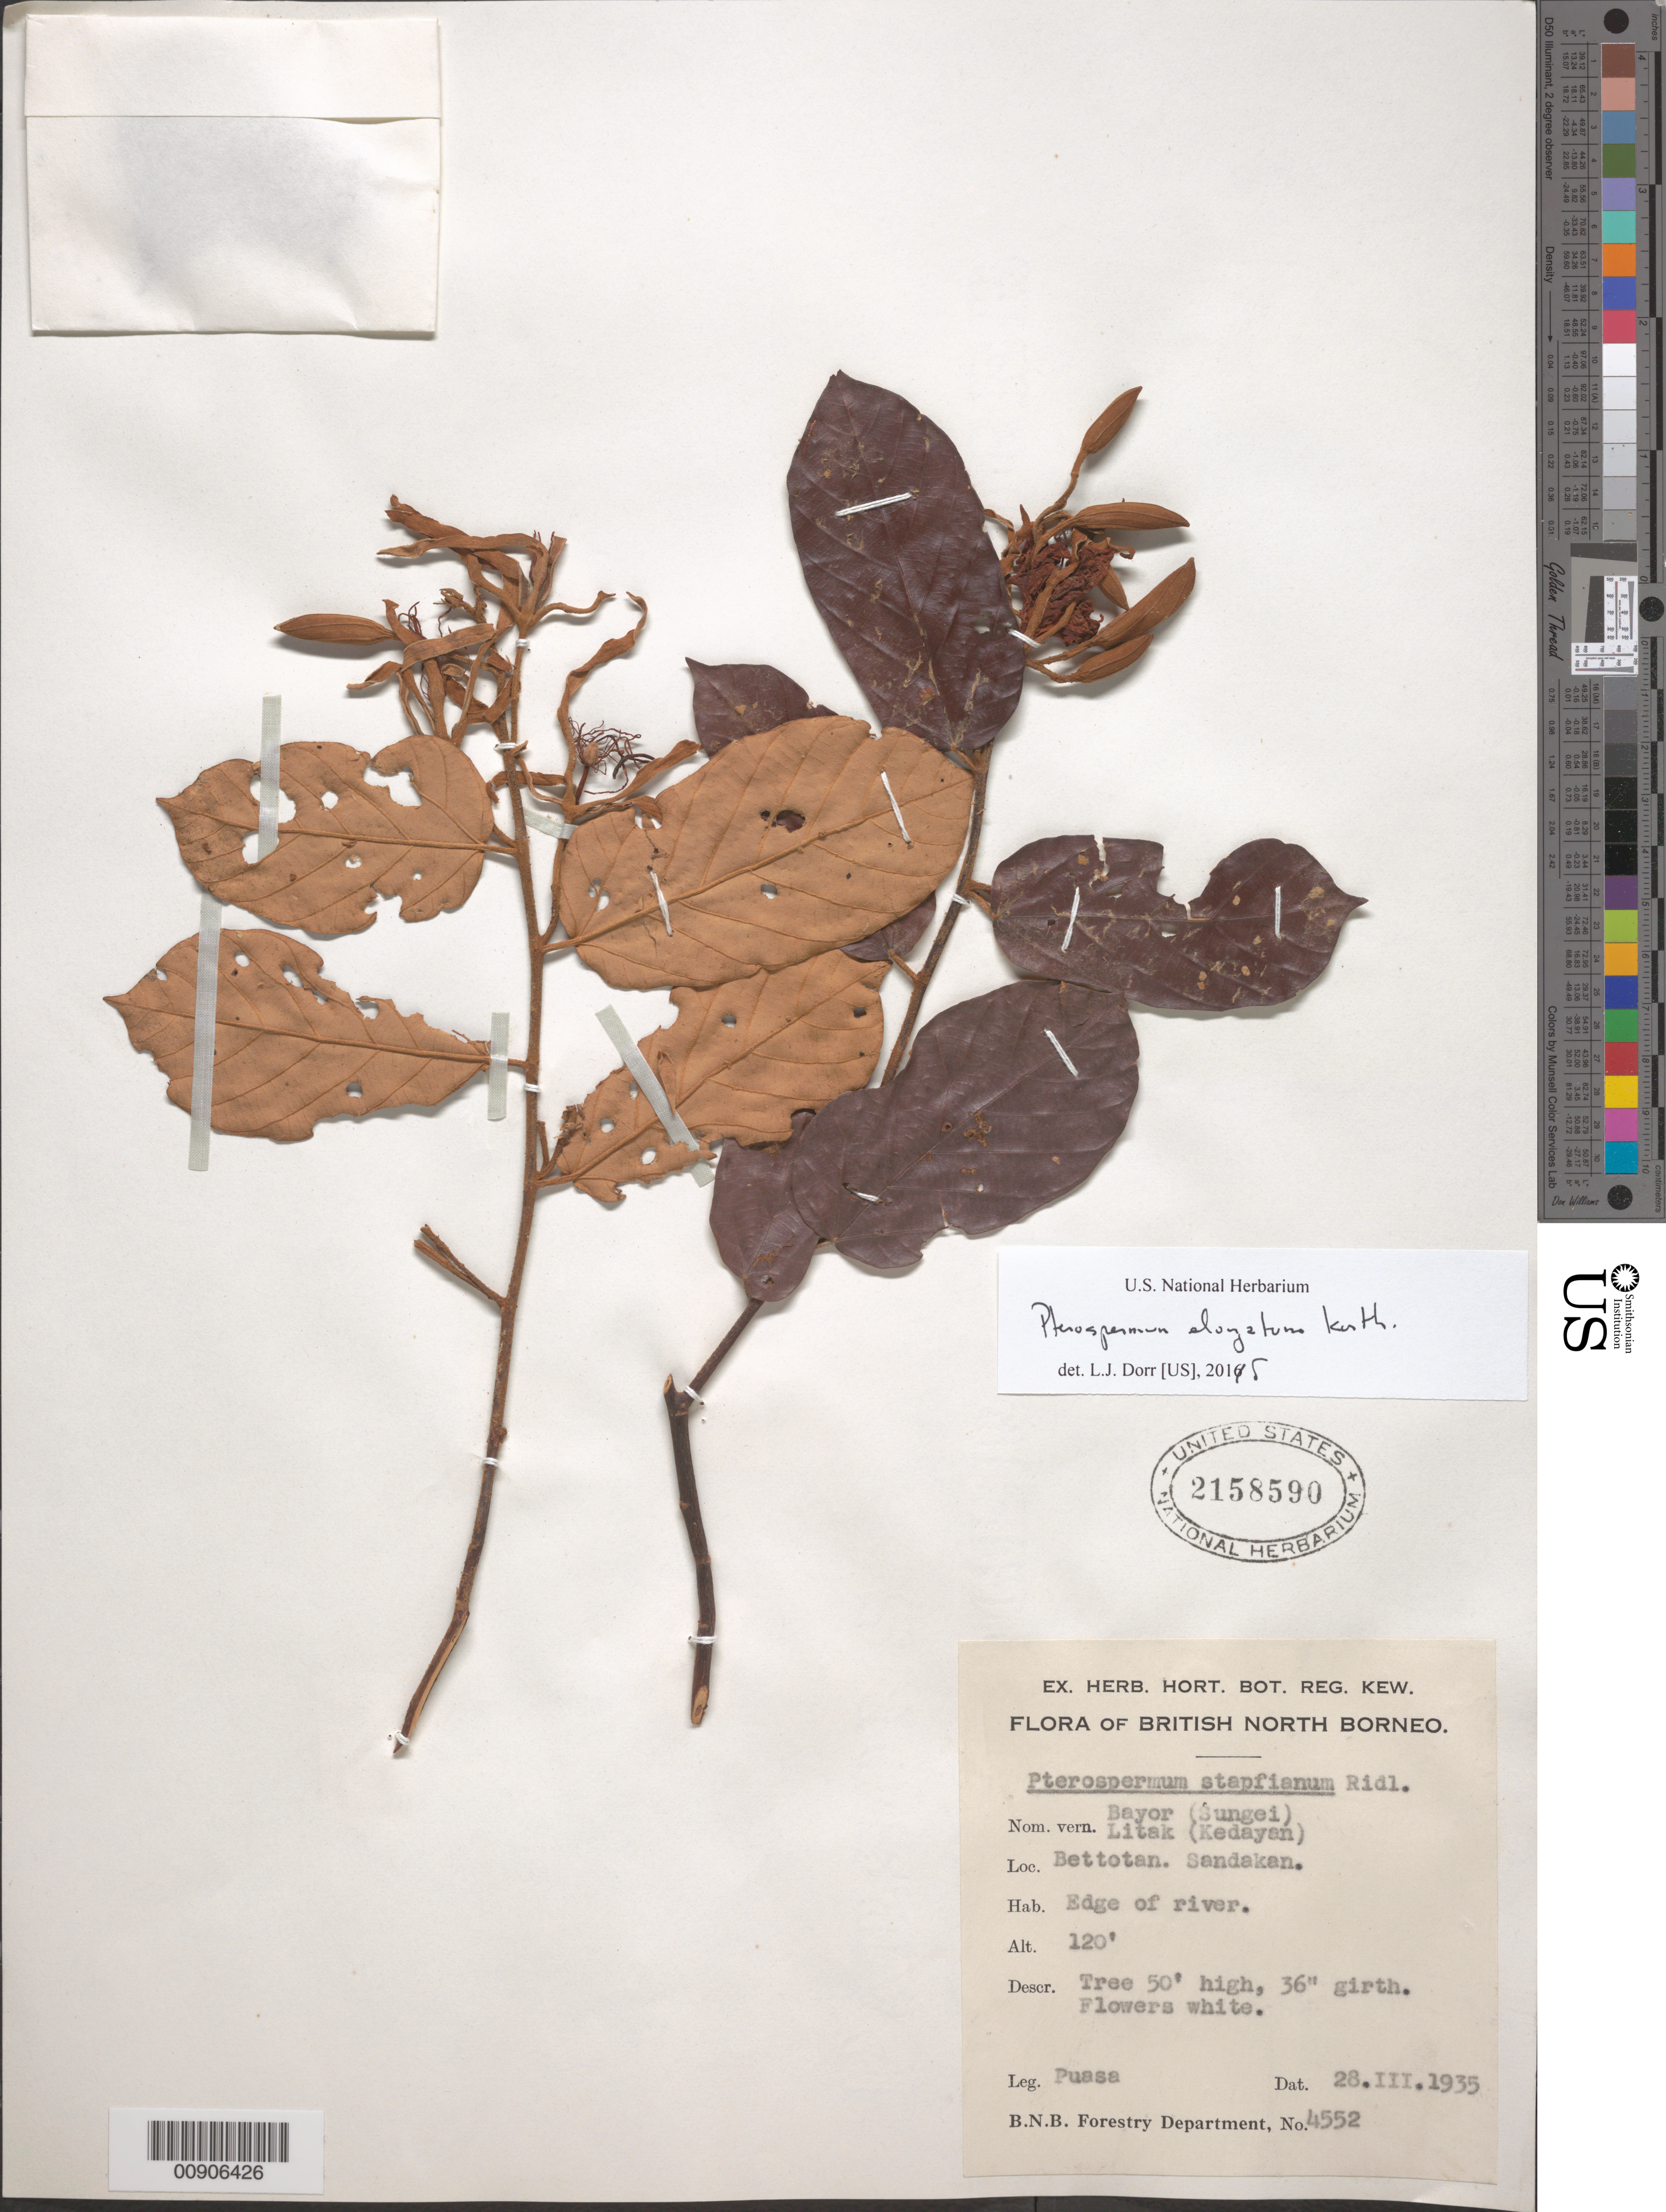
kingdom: Plantae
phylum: Tracheophyta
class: Magnoliopsida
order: Malvales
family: Malvaceae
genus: Pterospermum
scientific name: Pterospermum elongatum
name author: Korth.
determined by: Dorr, L. J., (BOT), Smithsonian Institution - National Museum of Natural History (UNITED STATES)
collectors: M. Puasa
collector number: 4552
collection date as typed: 28 Mar 1935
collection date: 1935-03-28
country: Indonesia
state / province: Kalimantan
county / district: Kalimantan Barat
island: Borneo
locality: Bettotan. Sandakan.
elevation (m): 37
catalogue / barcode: US 2158590